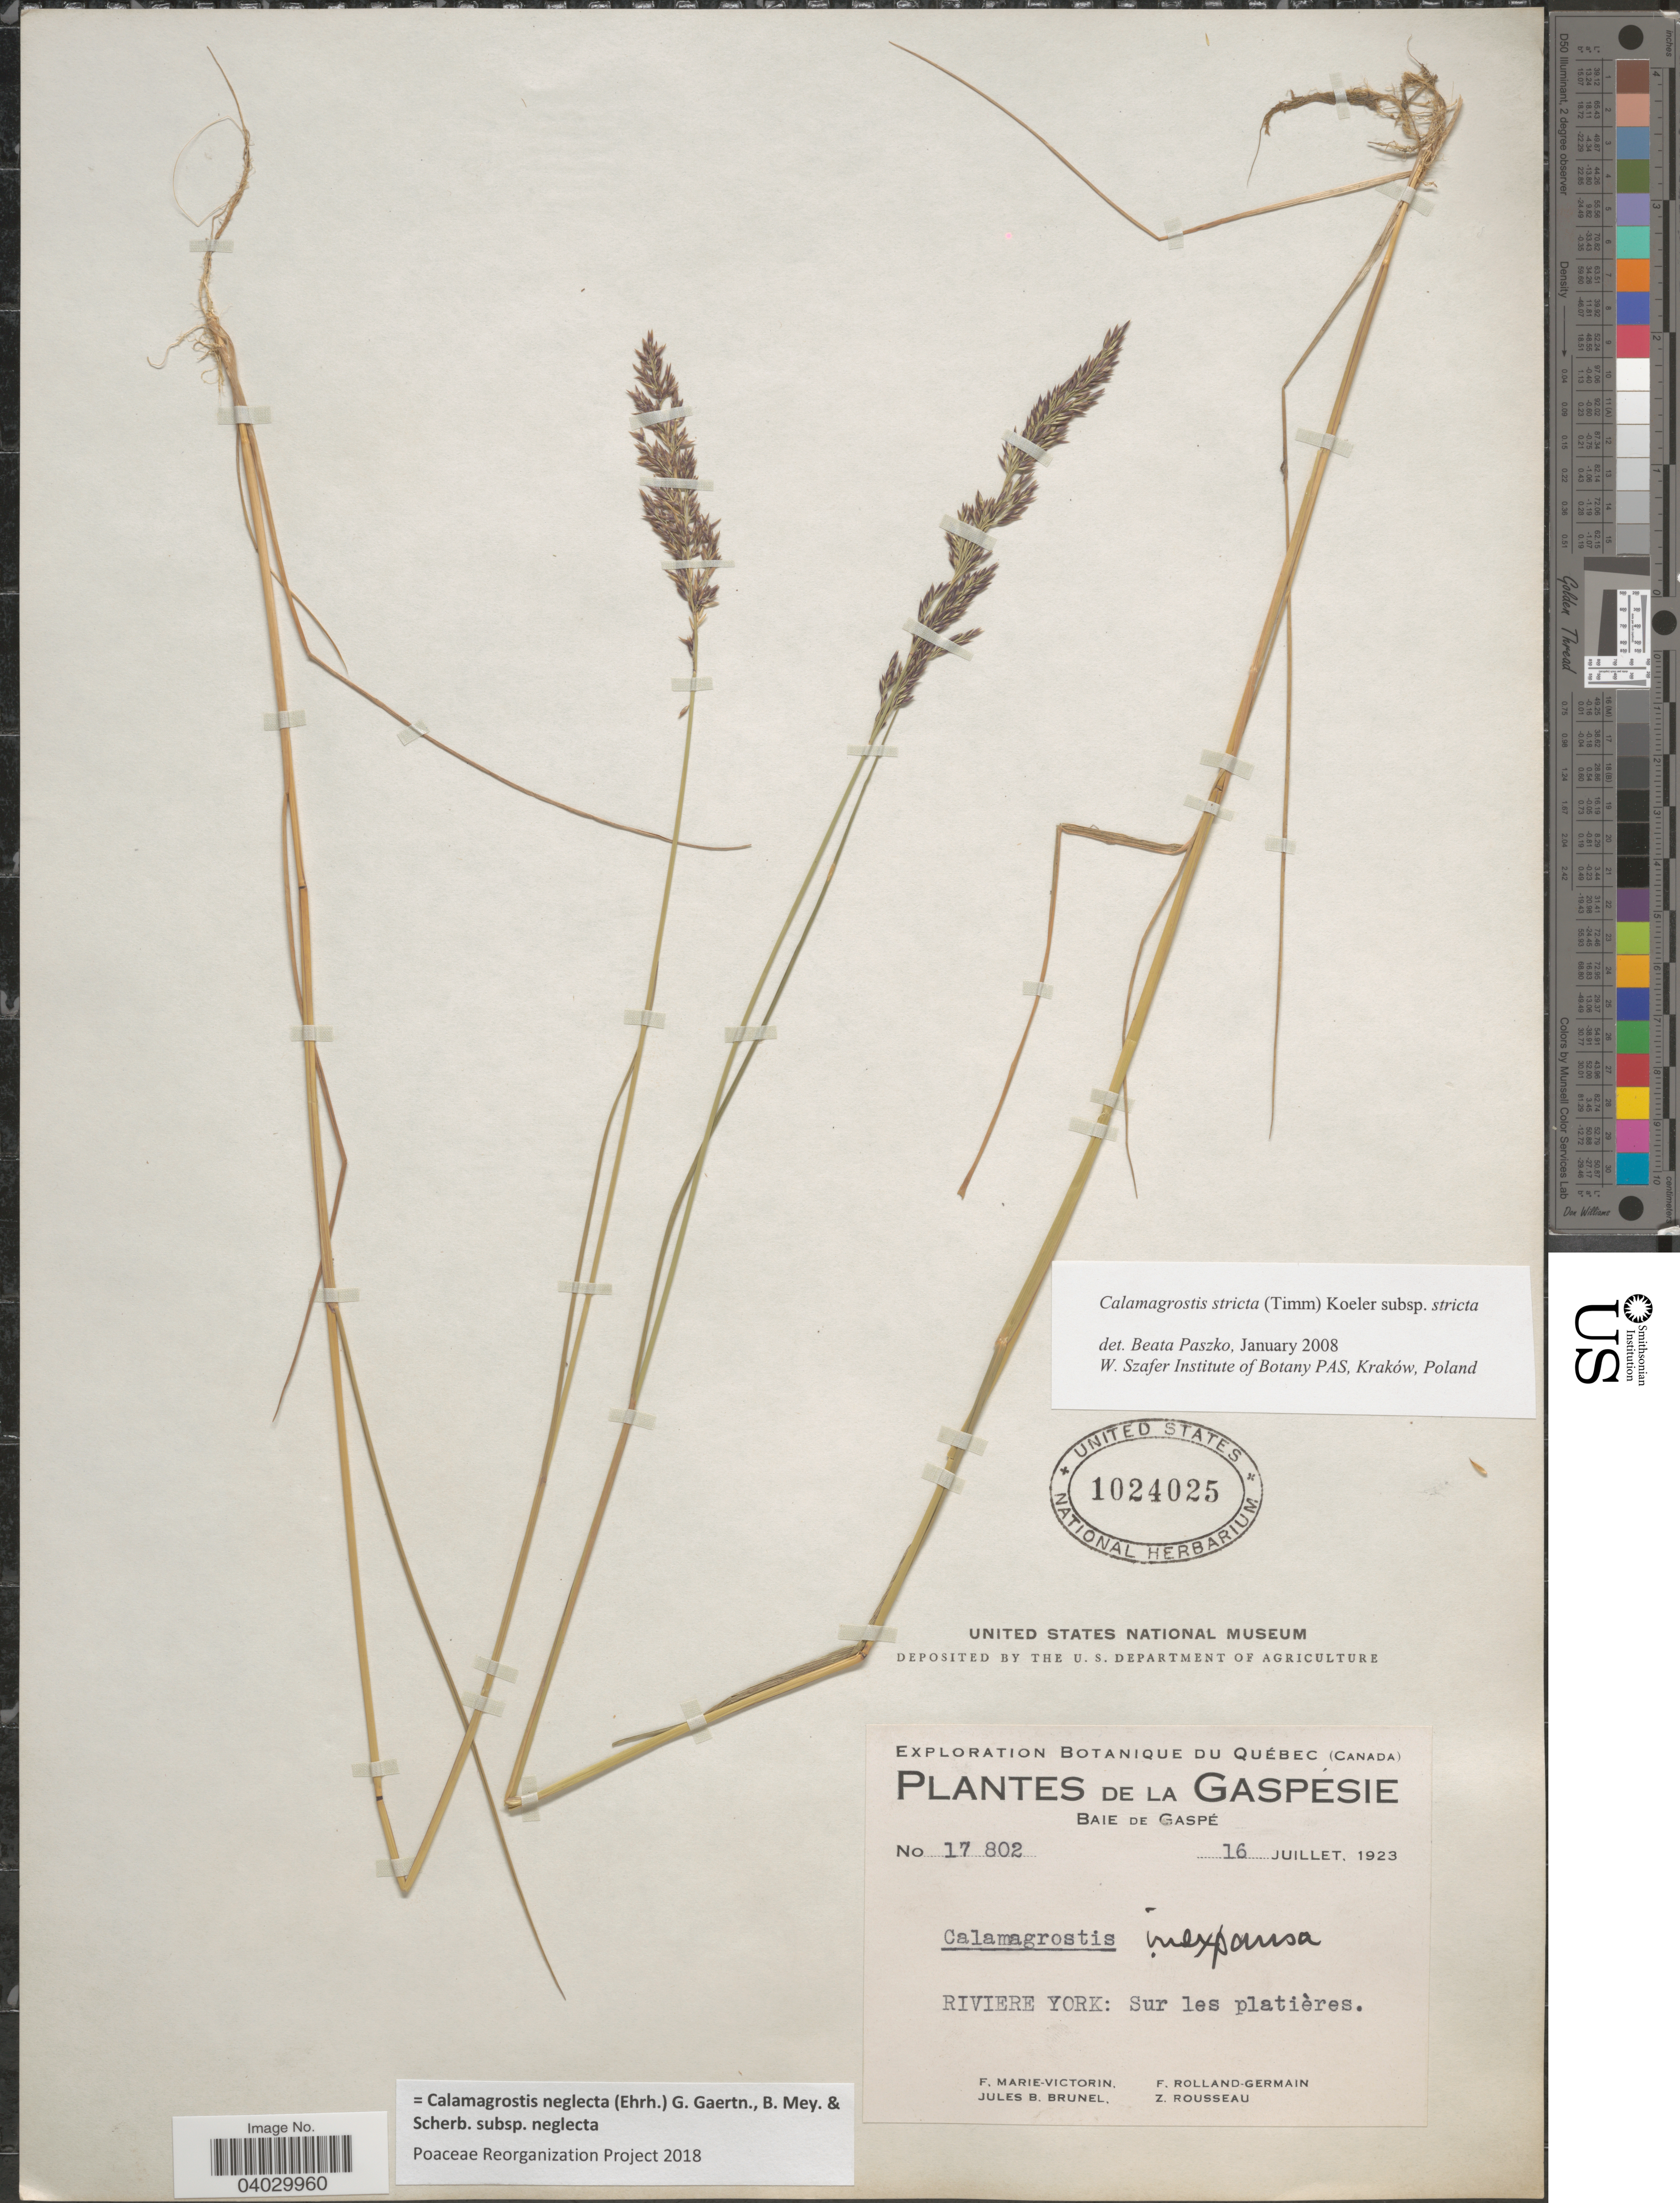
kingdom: Plantae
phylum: Tracheophyta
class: Liliopsida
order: Poales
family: Poaceae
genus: Calamagrostis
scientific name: Calamagrostis neglecta subsp. neglecta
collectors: F. Marie-Victorin, Rolland-Germain, J. Brunel & Z. Rousseau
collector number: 17802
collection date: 1923-07-16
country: Canada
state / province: Quebec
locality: La Gaspésie. Baie de Gaspé. Riviere York: Sur les platières.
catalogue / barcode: US 1024025